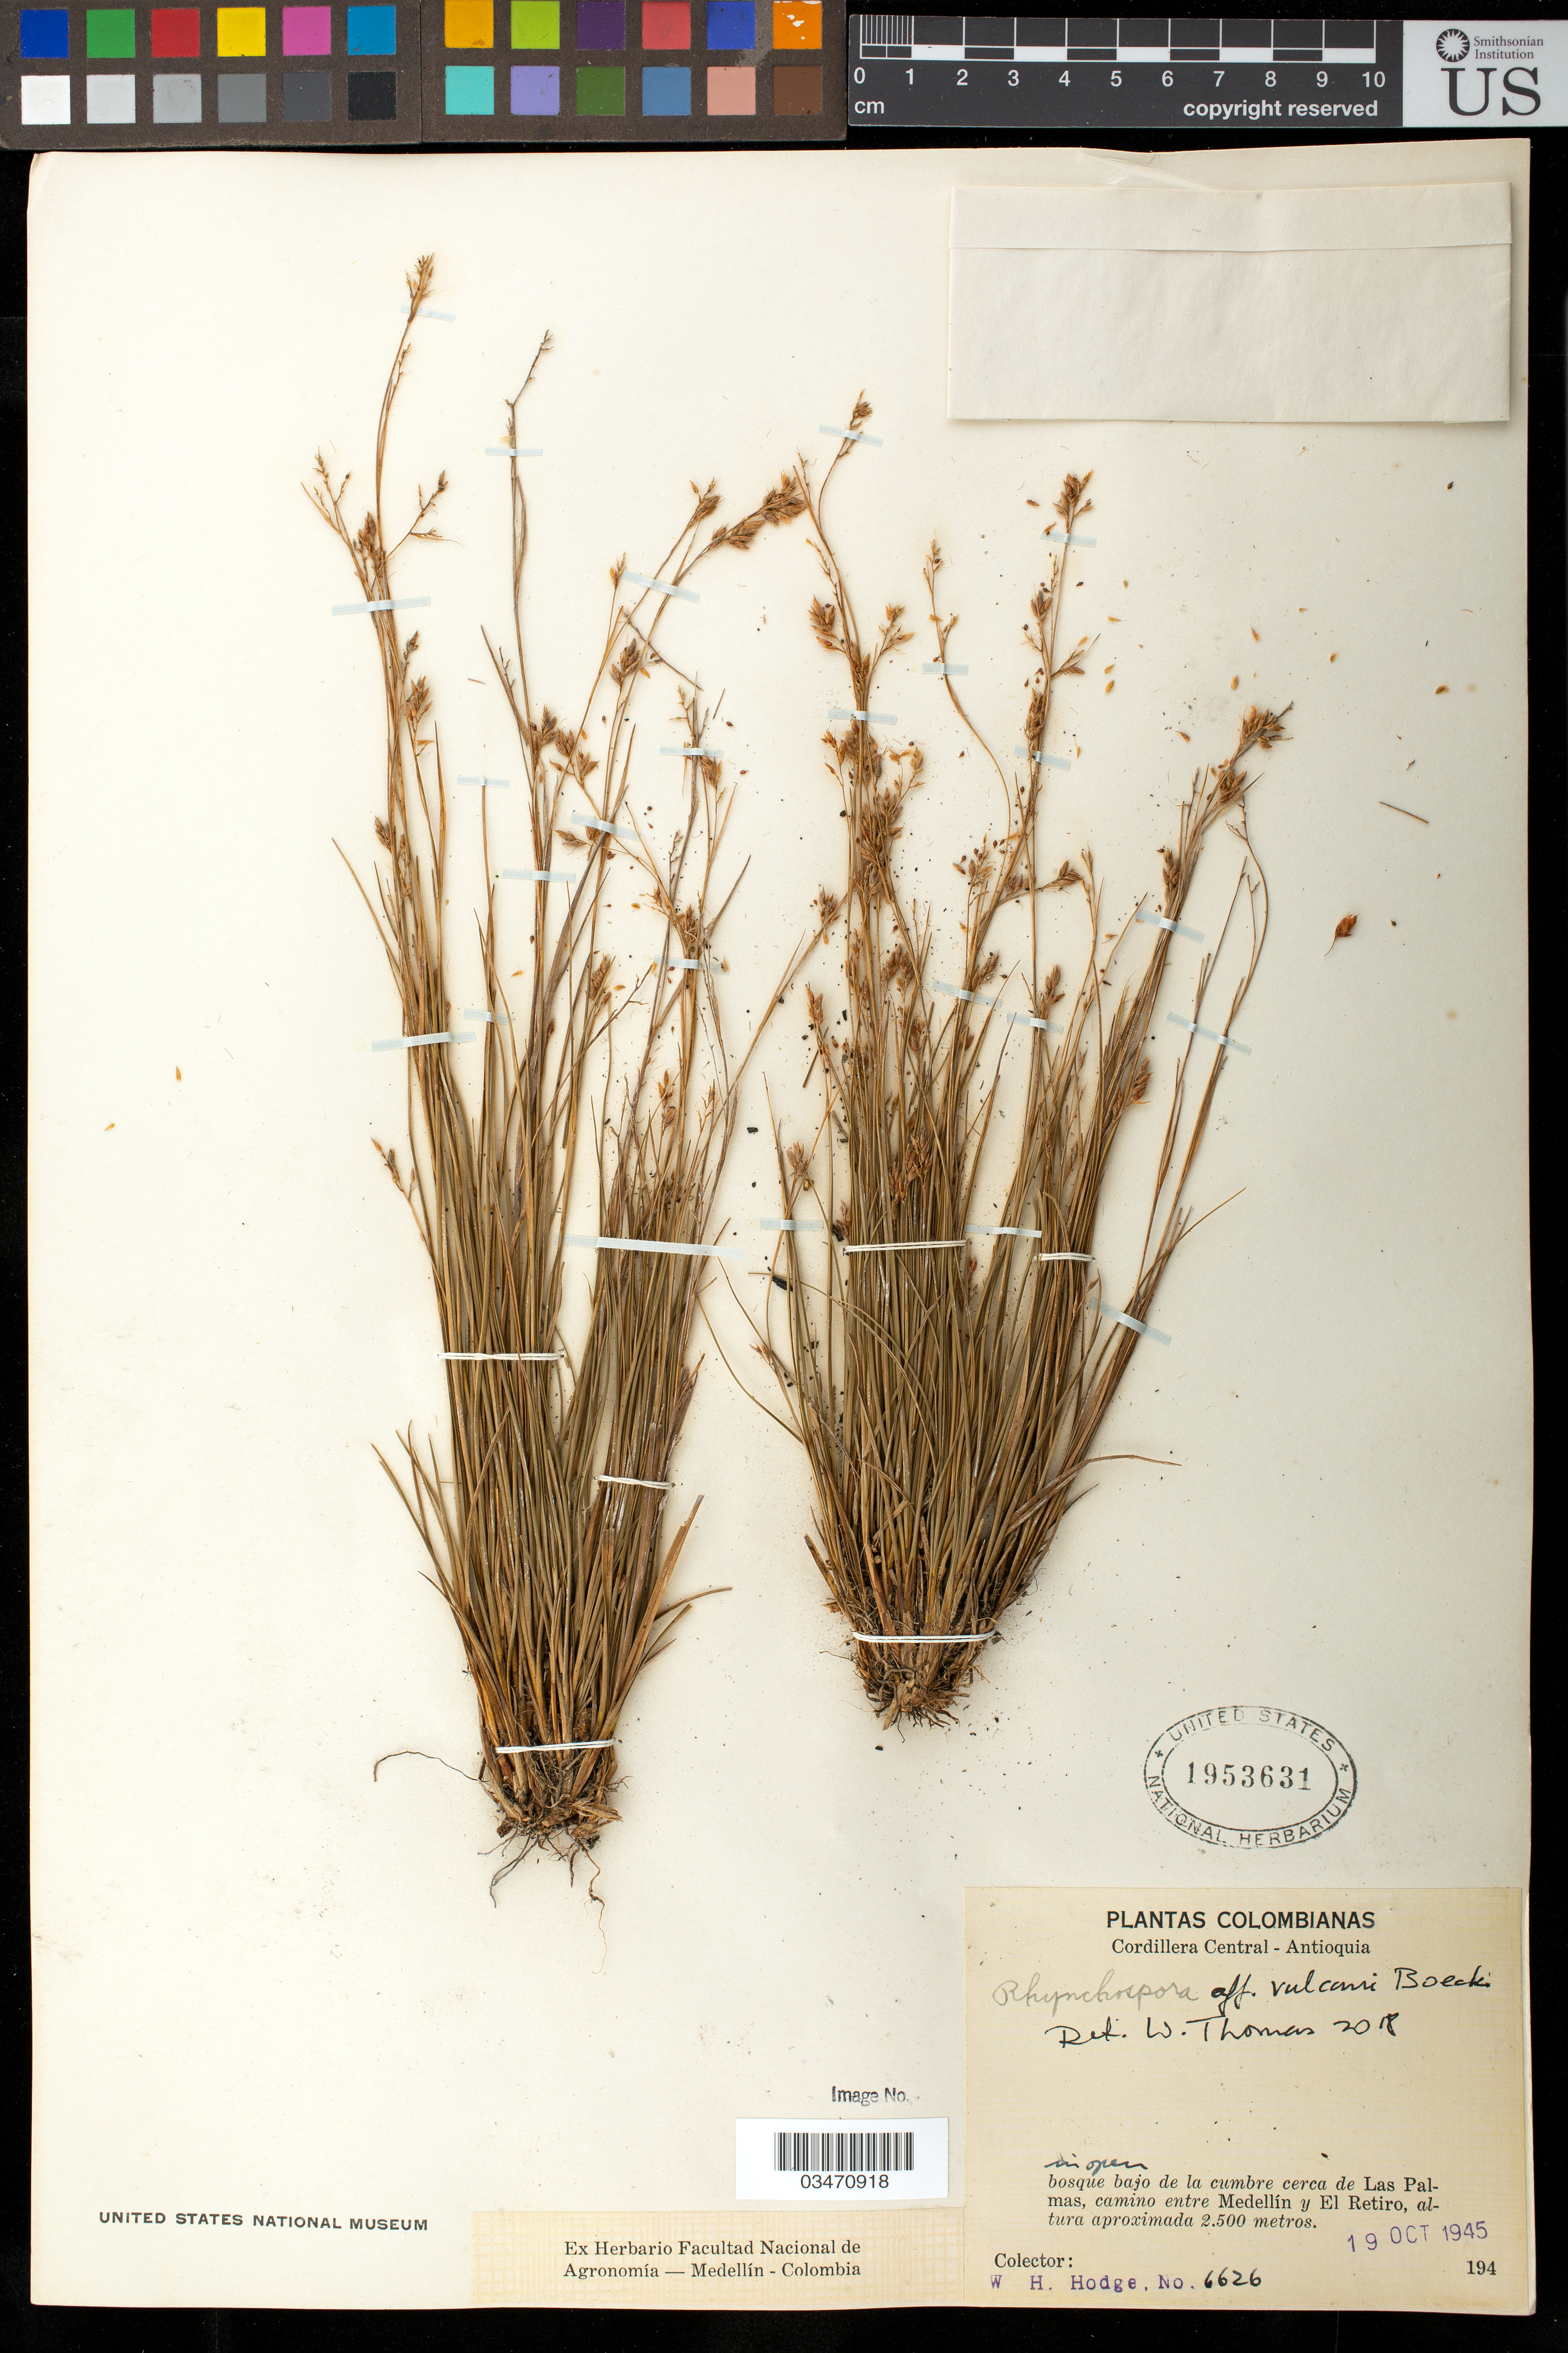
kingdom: Plantae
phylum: Tracheophyta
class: Liliopsida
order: Poales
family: Cyperaceae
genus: Rhynchospora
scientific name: Rhynchospora vulcani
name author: Boeckeler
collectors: W. Hodge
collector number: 6626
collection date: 1945-10-19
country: Colombia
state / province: Antioquia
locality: Cordillera Central, bosque bajo de la cumbre cerca de Las Palmas, camino entre Medellin y El Retiro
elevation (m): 2500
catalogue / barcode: US 1953631